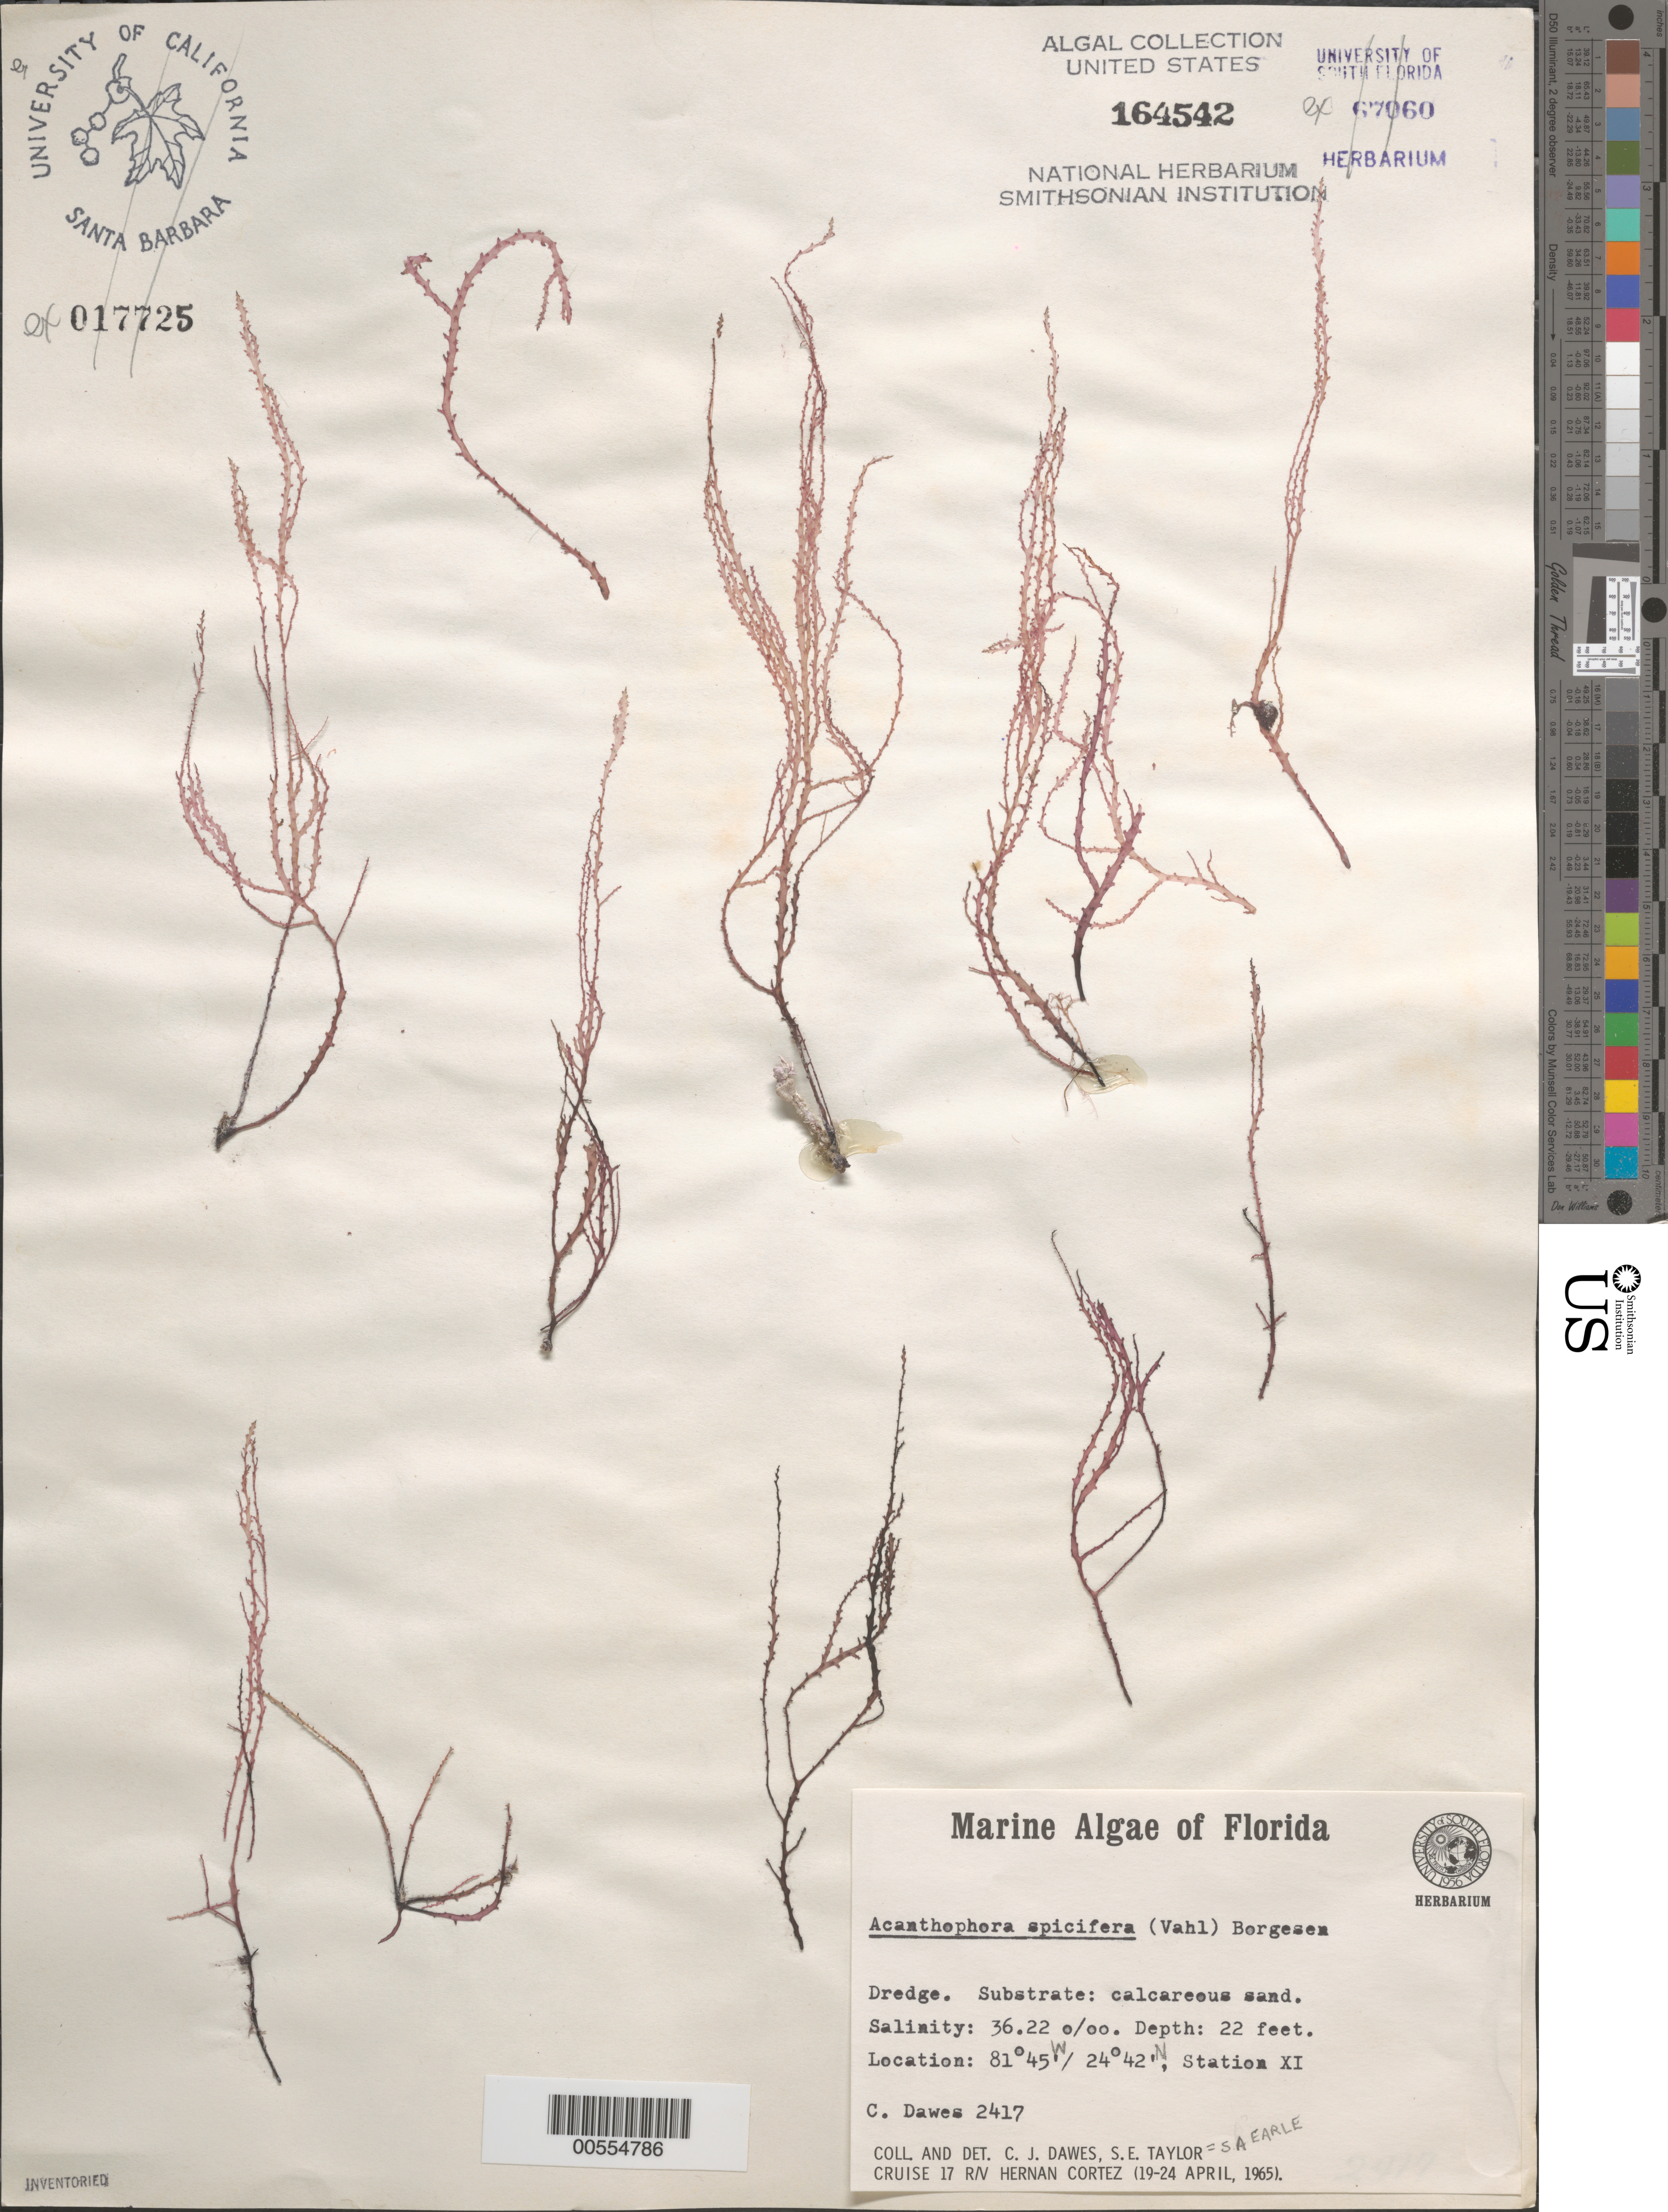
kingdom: Plantae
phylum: Rhodophyta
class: Florideophyceae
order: Ceramiales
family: Rhodomelaceae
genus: Acanthophora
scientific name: Acanthophora spicifera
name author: (Vahl) Børgesen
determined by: Dawes, C. J.; Earle, S. A.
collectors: C. Dawes & S. A. Earle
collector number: Cjd 2417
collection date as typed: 19 Apr 1965 TO 24 Apr 1965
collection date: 1965-04-19/1965-04-24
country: United States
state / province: Florida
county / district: Monroe County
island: Florida Keys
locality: Florida Keys area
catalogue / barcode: US 164542